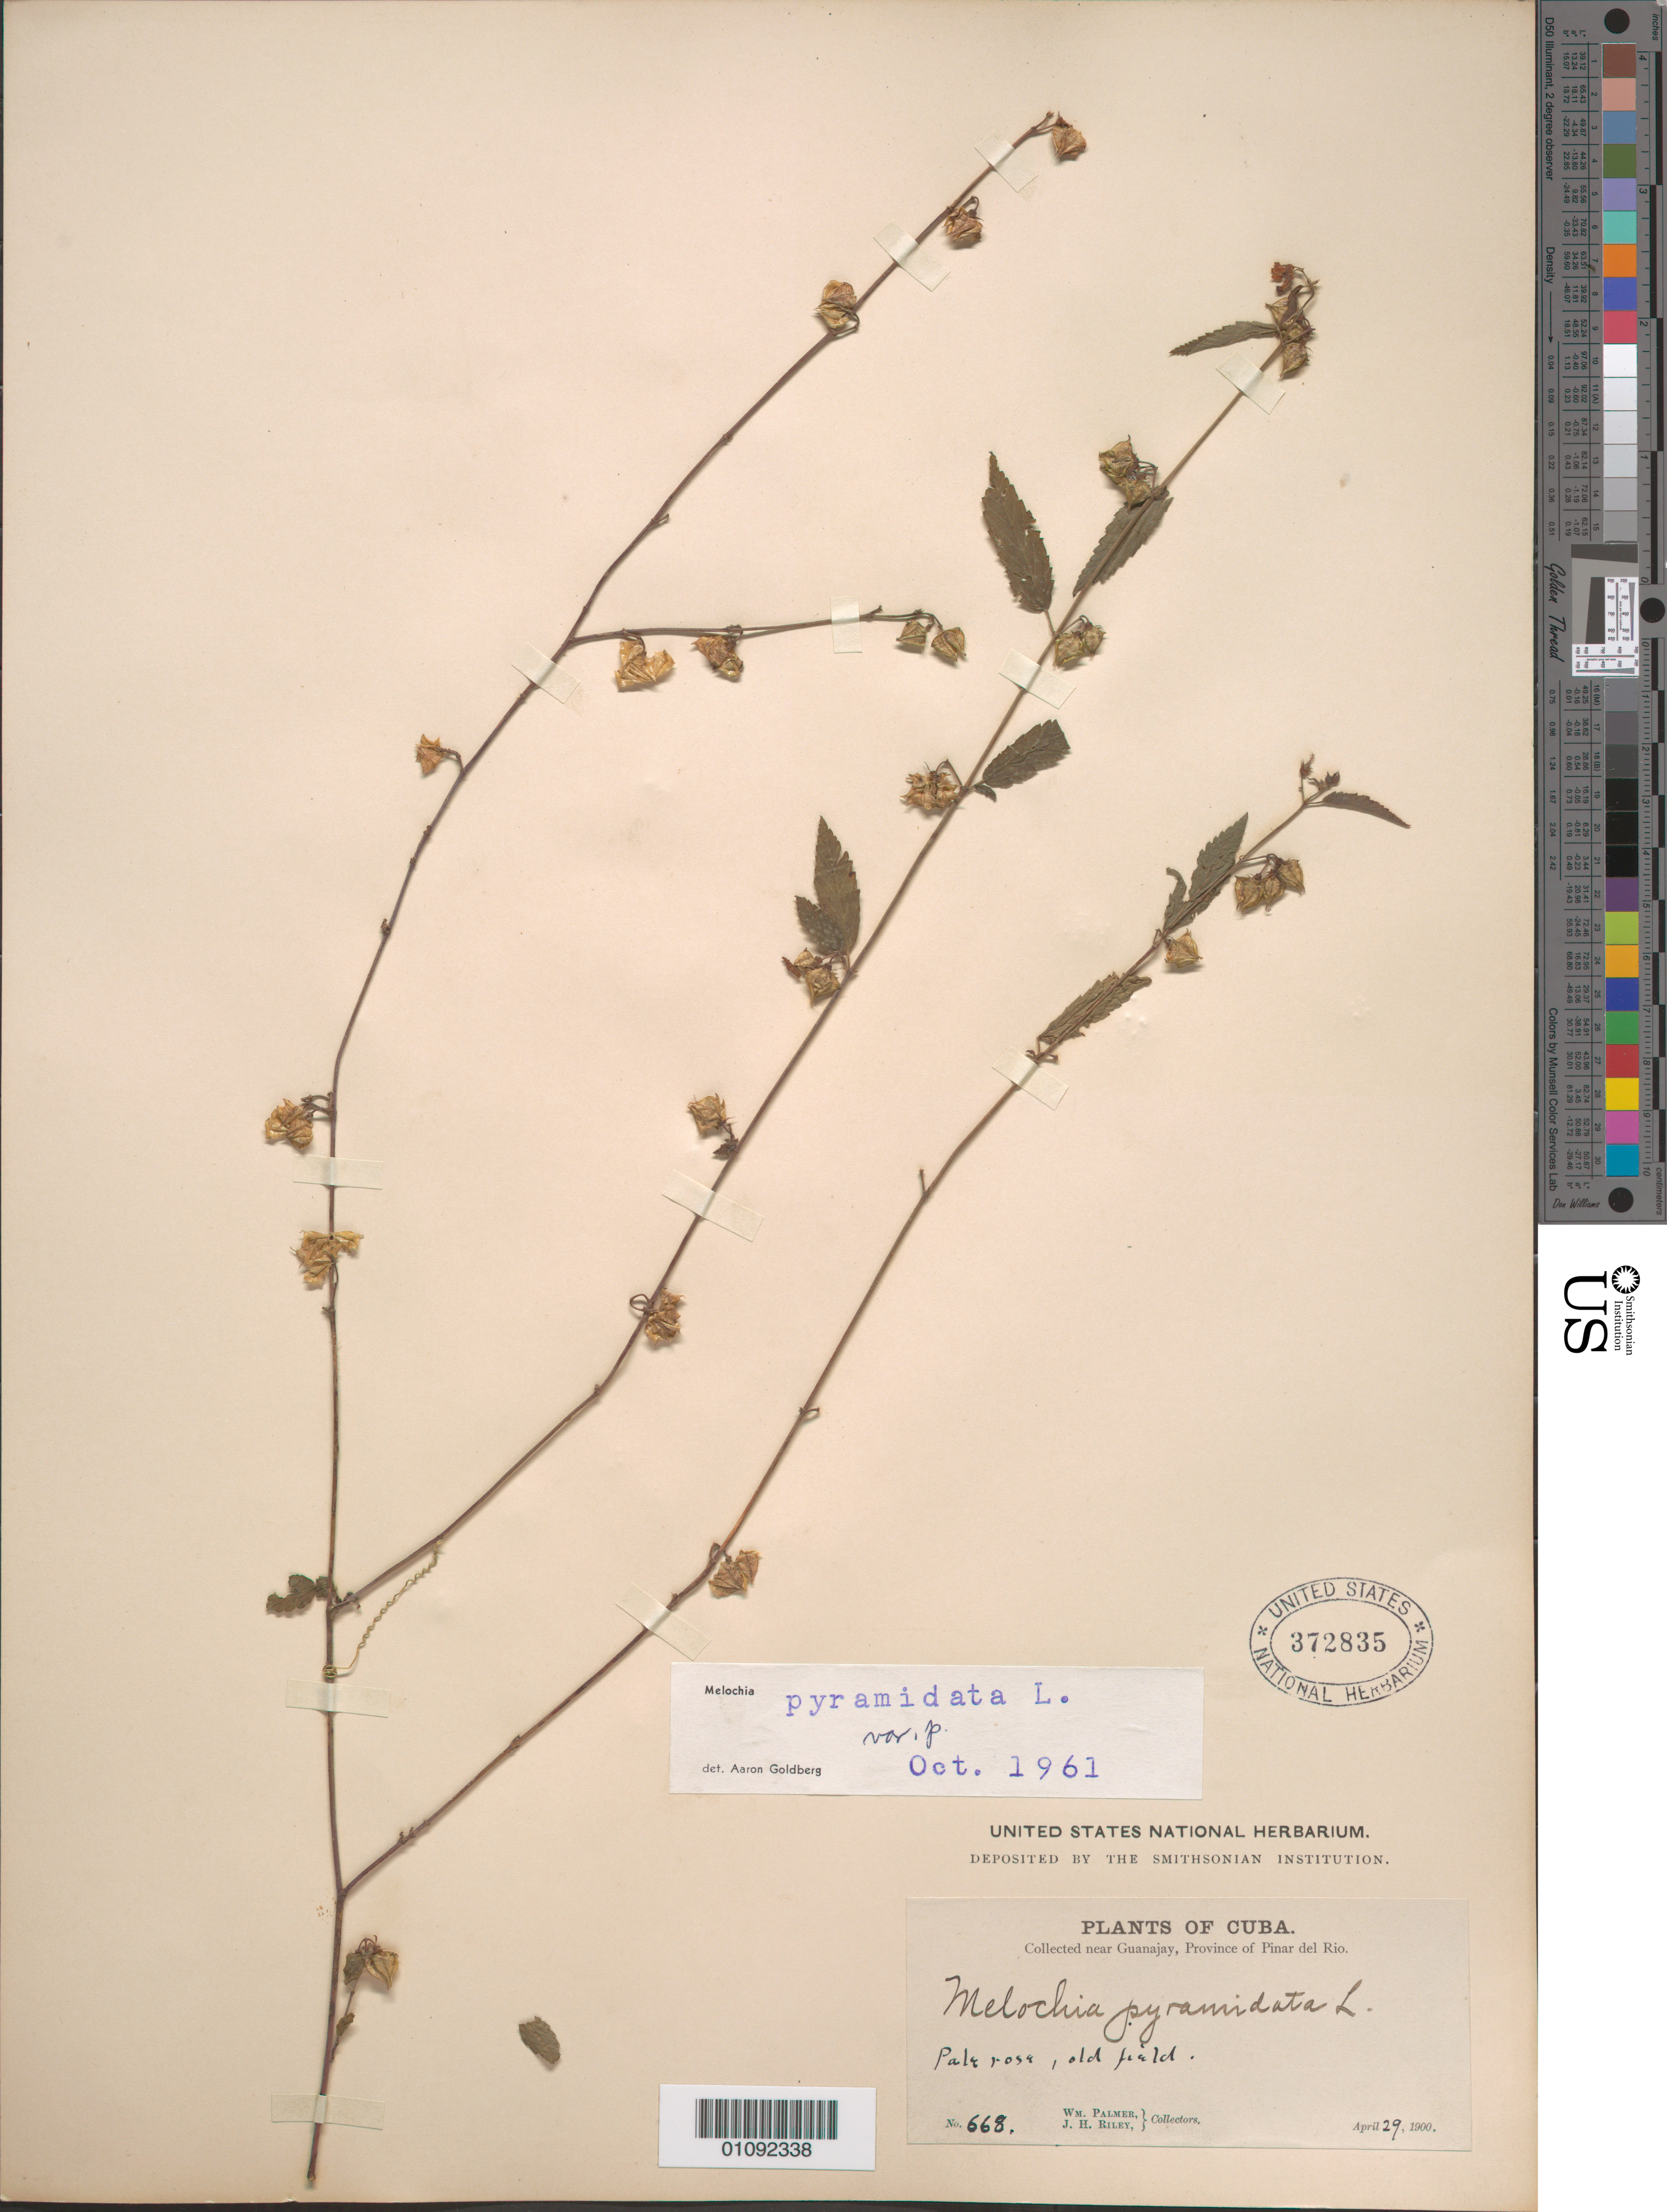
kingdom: Plantae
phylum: Tracheophyta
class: Magnoliopsida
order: Malvales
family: Malvaceae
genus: Melochia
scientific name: Melochia pyramidata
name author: L.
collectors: W. Palmer & J. H. Riley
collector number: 668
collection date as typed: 29 Apr 1900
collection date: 1900-04-29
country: Cuba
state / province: La Habana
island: Cuba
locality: Near Guanajay, Province of Pinar del Rio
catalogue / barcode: US 372835